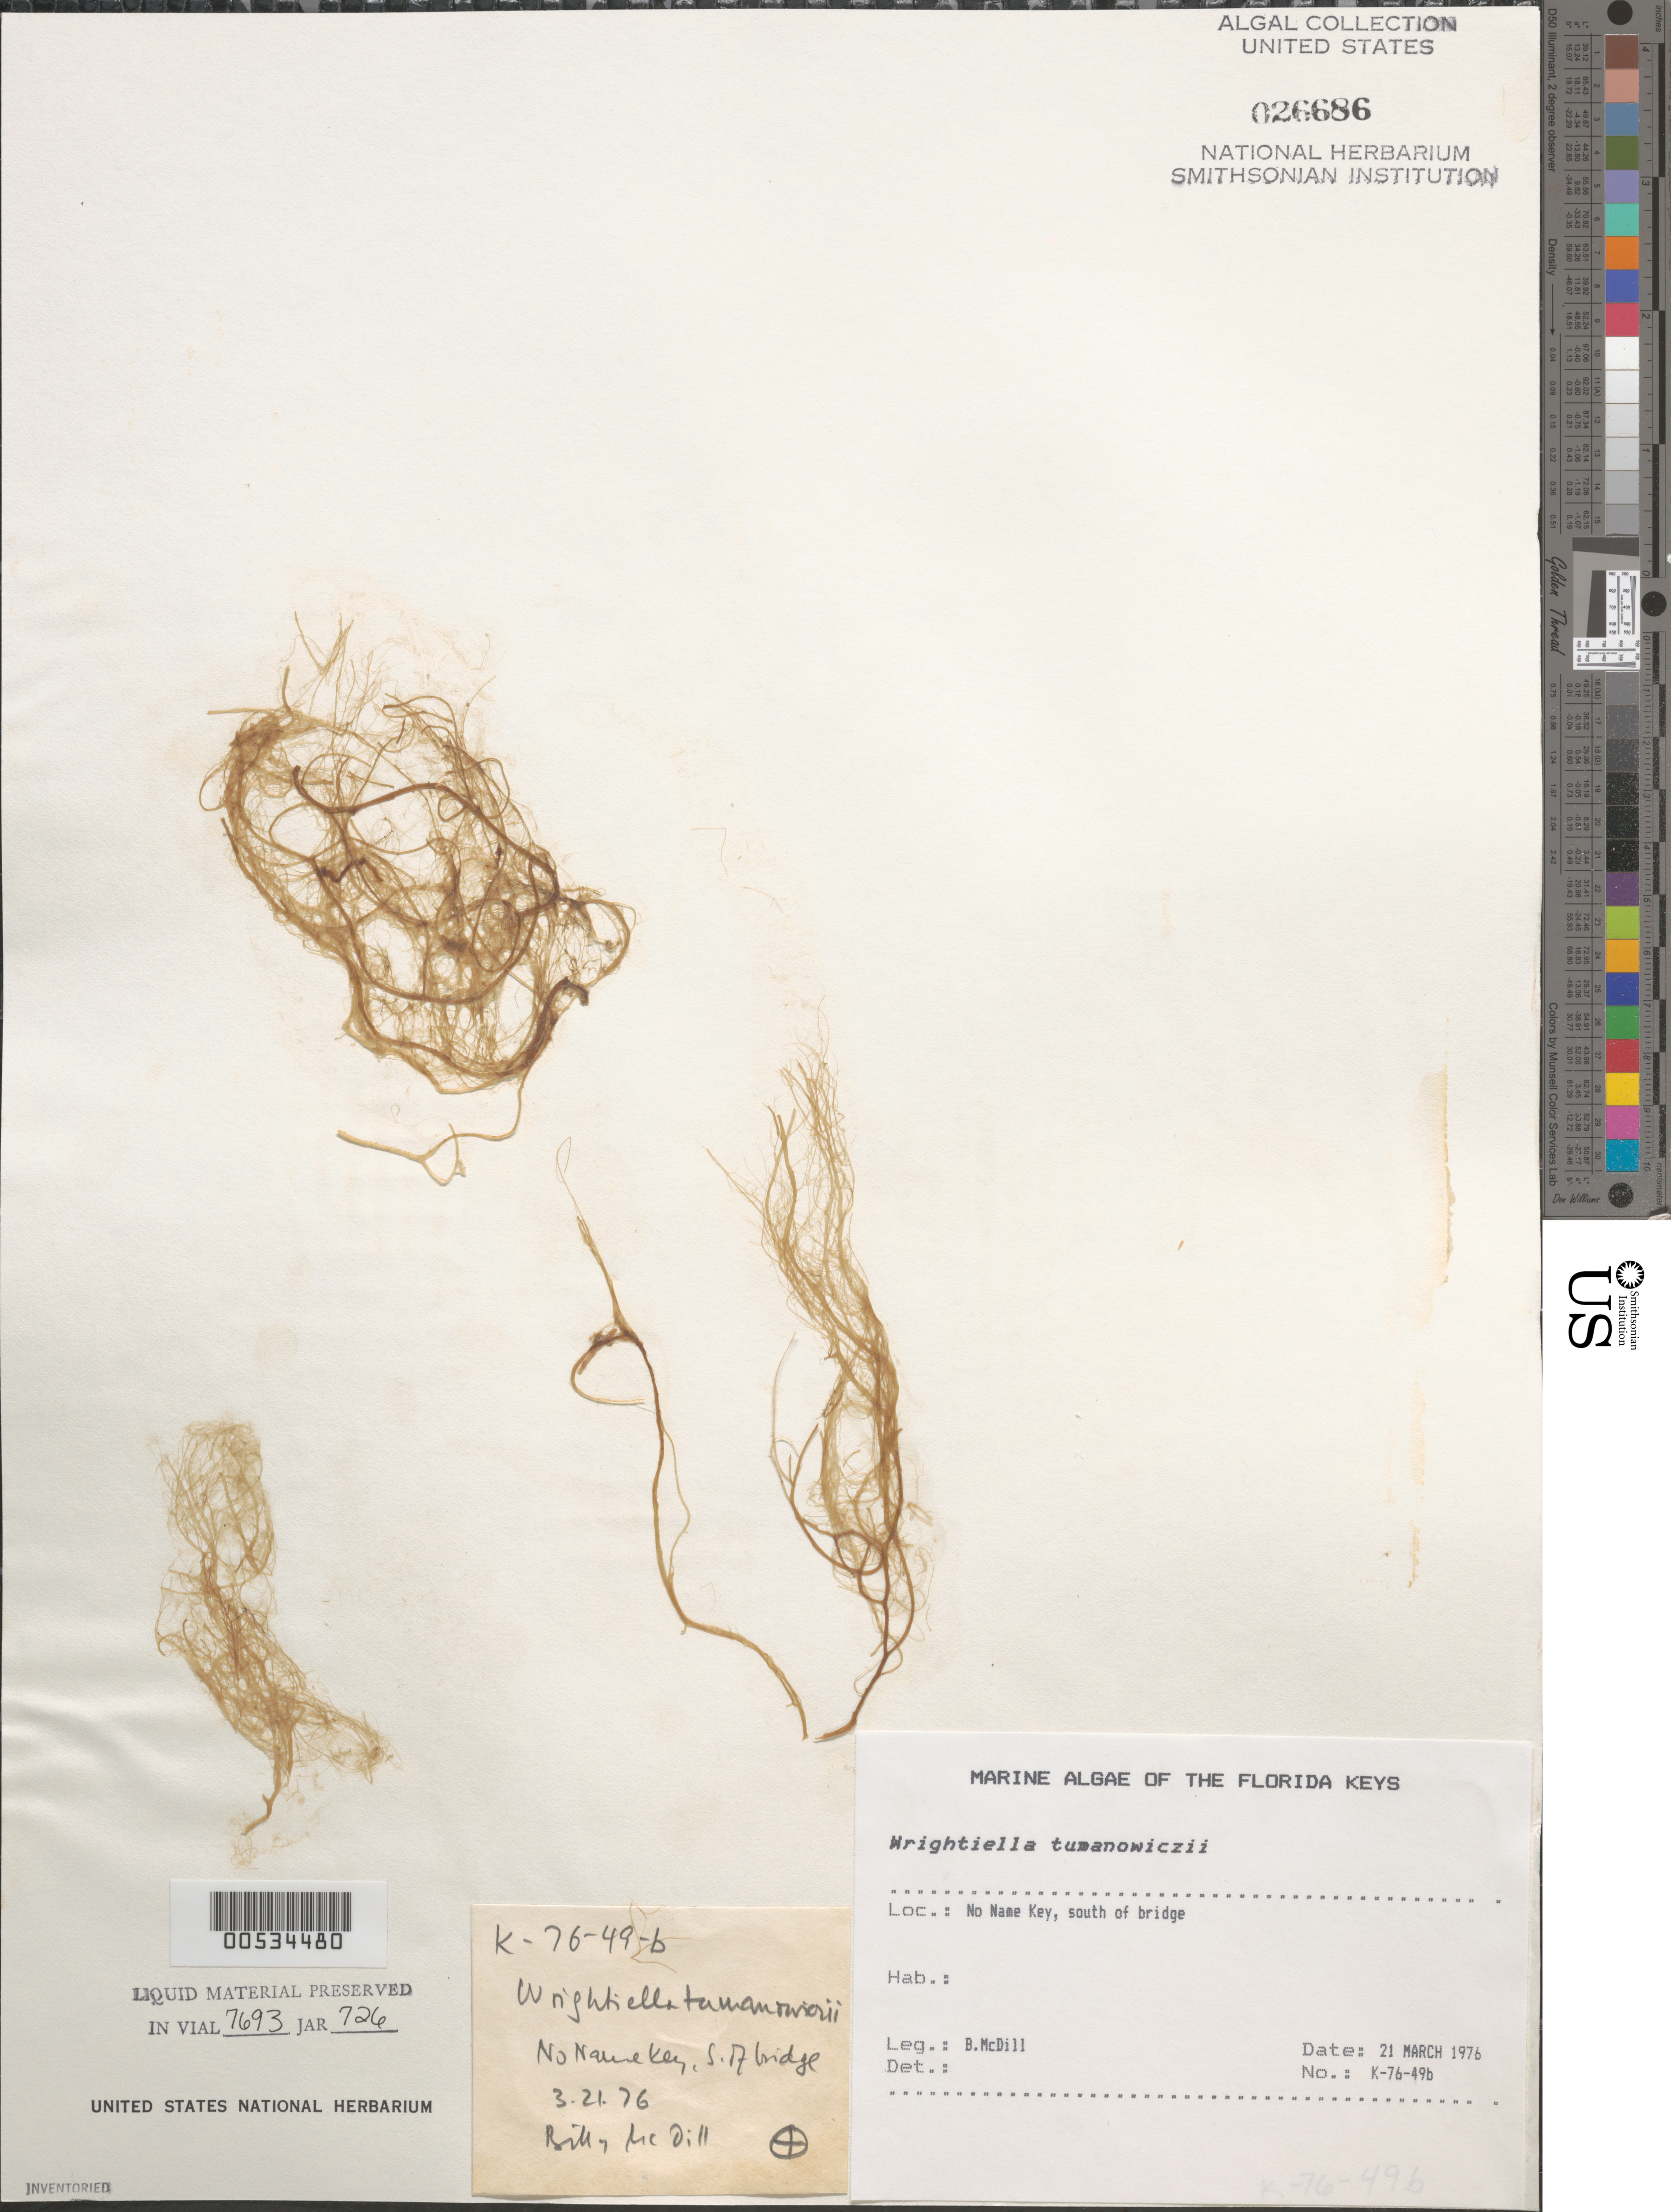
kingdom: Plantae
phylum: Rhodophyta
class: Florideophyceae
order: Ceramiales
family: Rhodomelaceae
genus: Wrightiella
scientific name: Wrightiella tumanowiczii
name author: (Gatty ex Harv.) F. Schmitz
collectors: W. McDill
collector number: K-76-49b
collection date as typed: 21 Mar 1976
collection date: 1976-03-21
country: United States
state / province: Florida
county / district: Monroe County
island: No Name Key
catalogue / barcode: US 26686